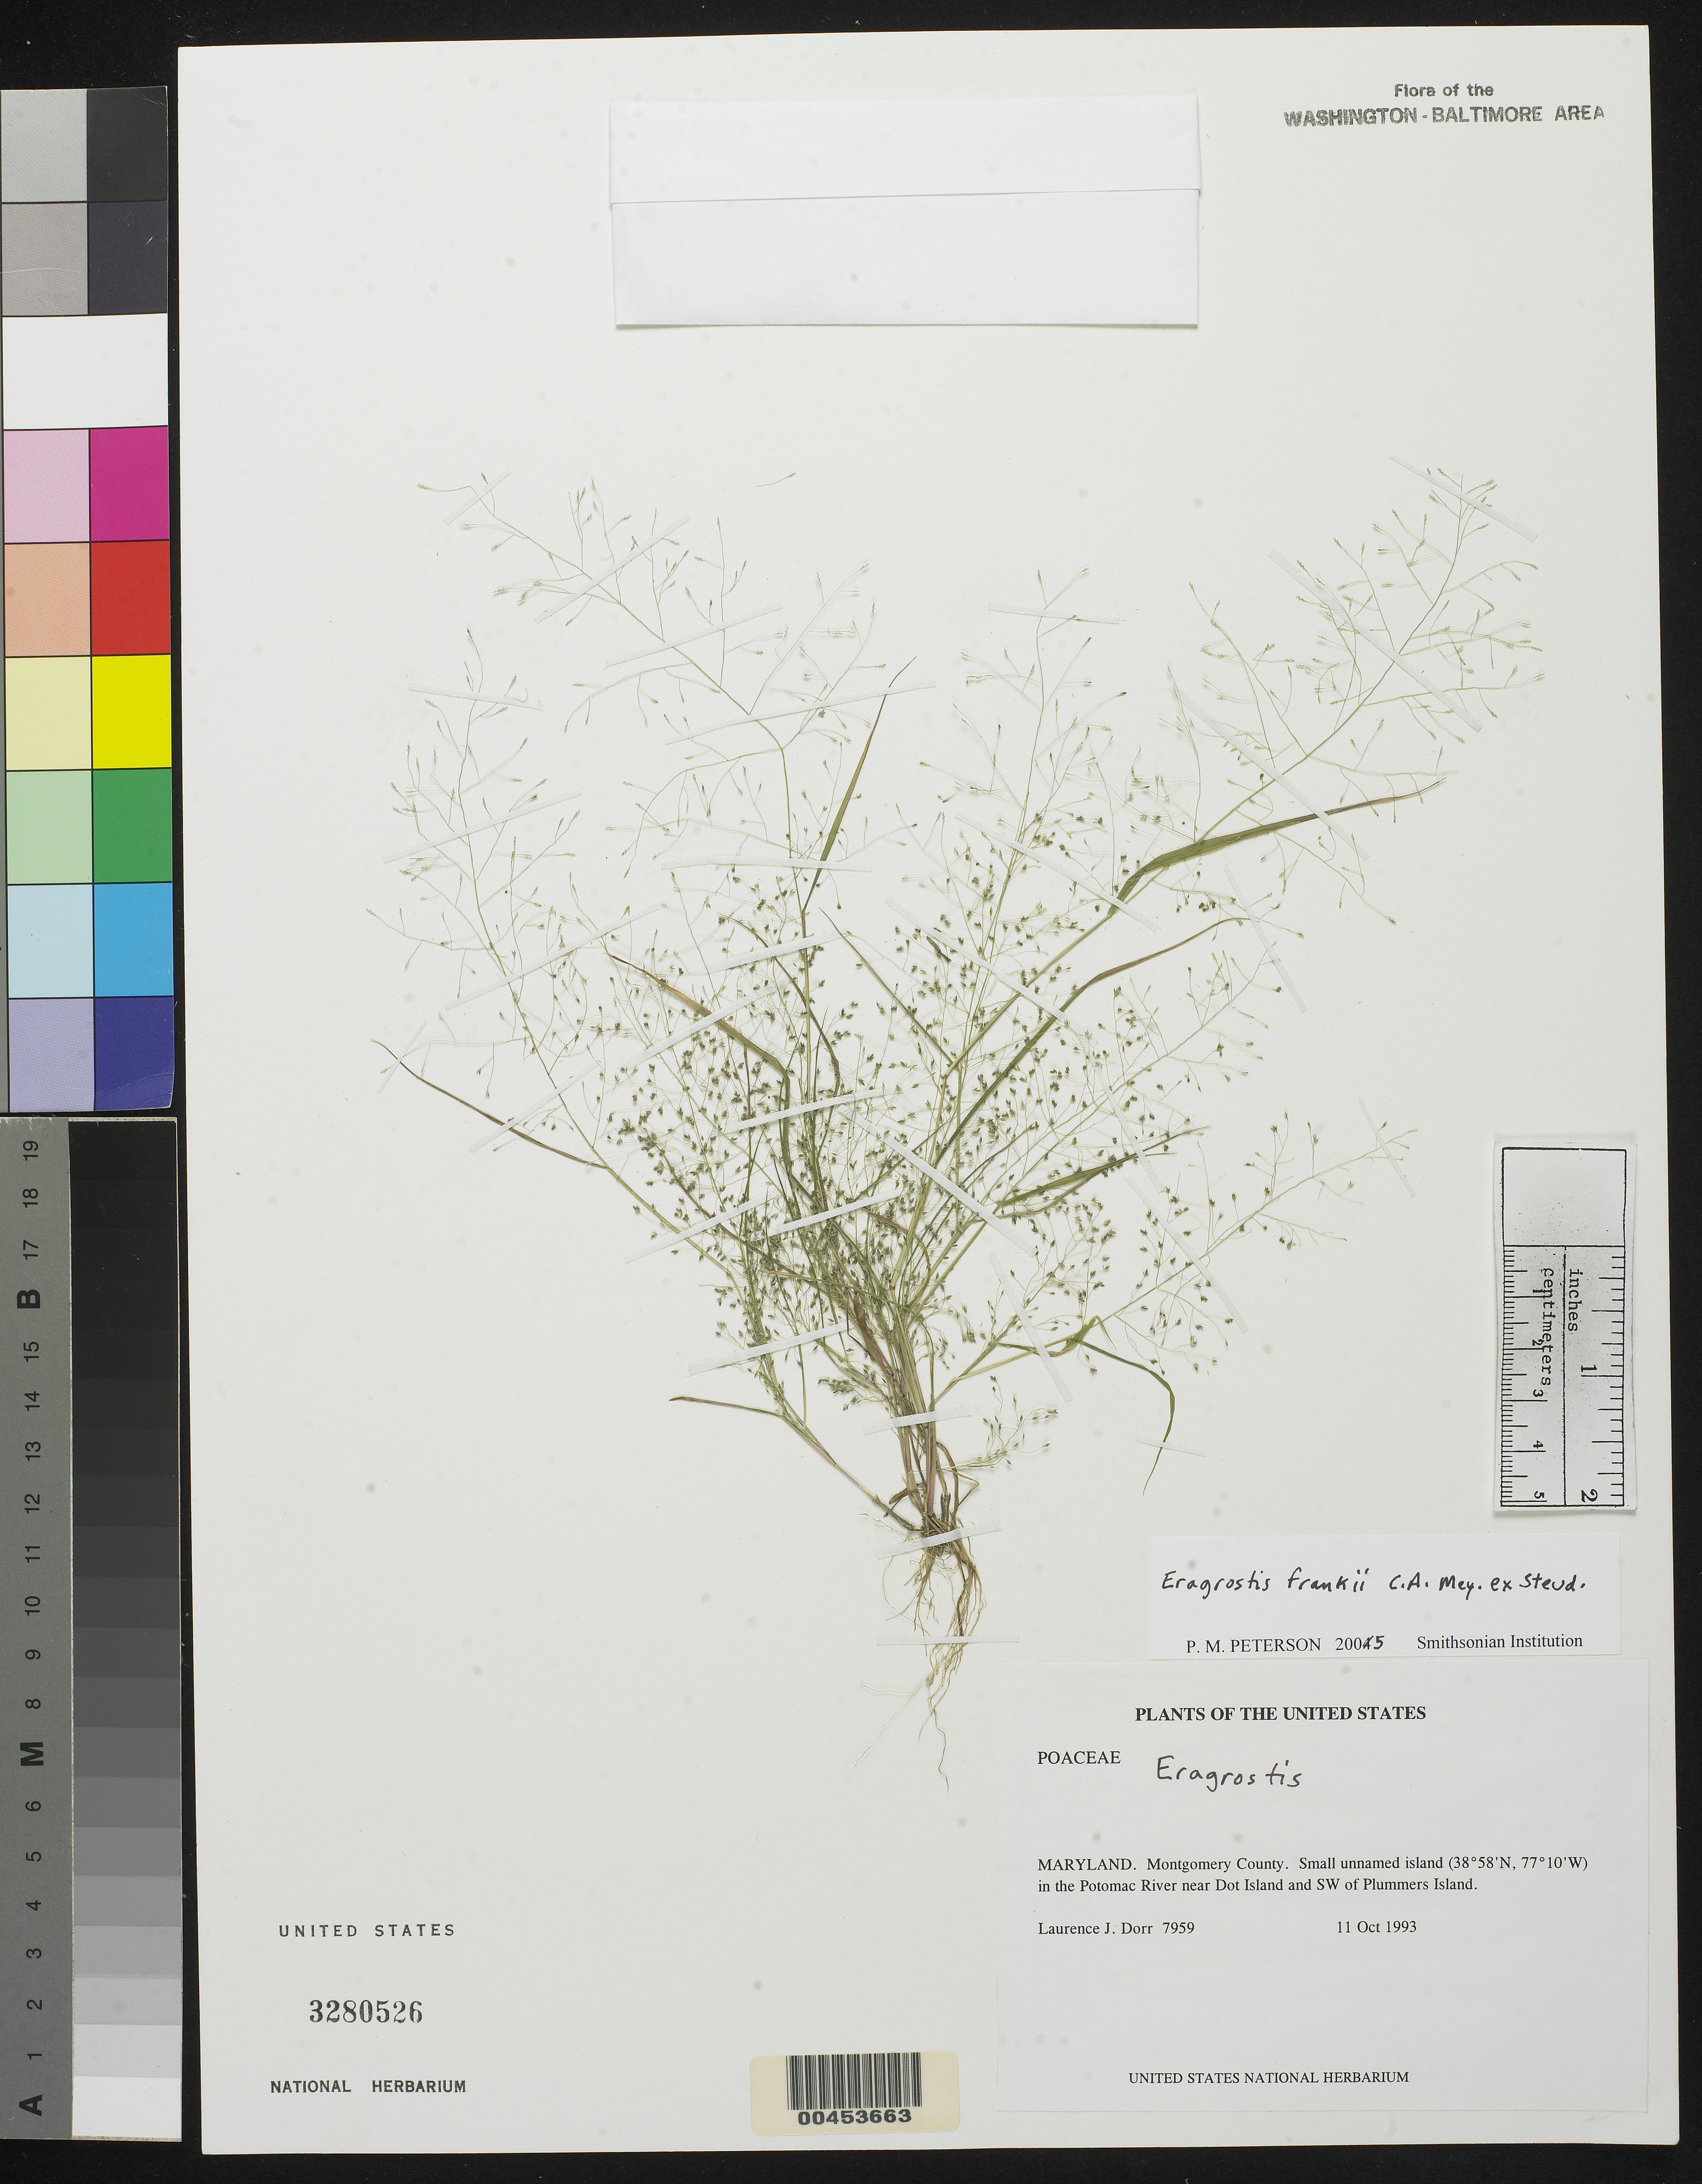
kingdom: Plantae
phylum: Tracheophyta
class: Liliopsida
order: Poales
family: Poaceae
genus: Eragrostis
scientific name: Eragrostis frankii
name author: C.A. Mey. ex Steud.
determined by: Peterson, Paul M., (BOT), Smithsonian Institution - National Museum of Natural History (UNITED STATES)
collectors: L. J. Dorr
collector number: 7959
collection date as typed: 11 Oct 1993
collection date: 1993-10-11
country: United States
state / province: Maryland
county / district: Montgomery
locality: Small unnamed island in the Potomac River near Dot Island and SW of Plummers Island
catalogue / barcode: US 3280526